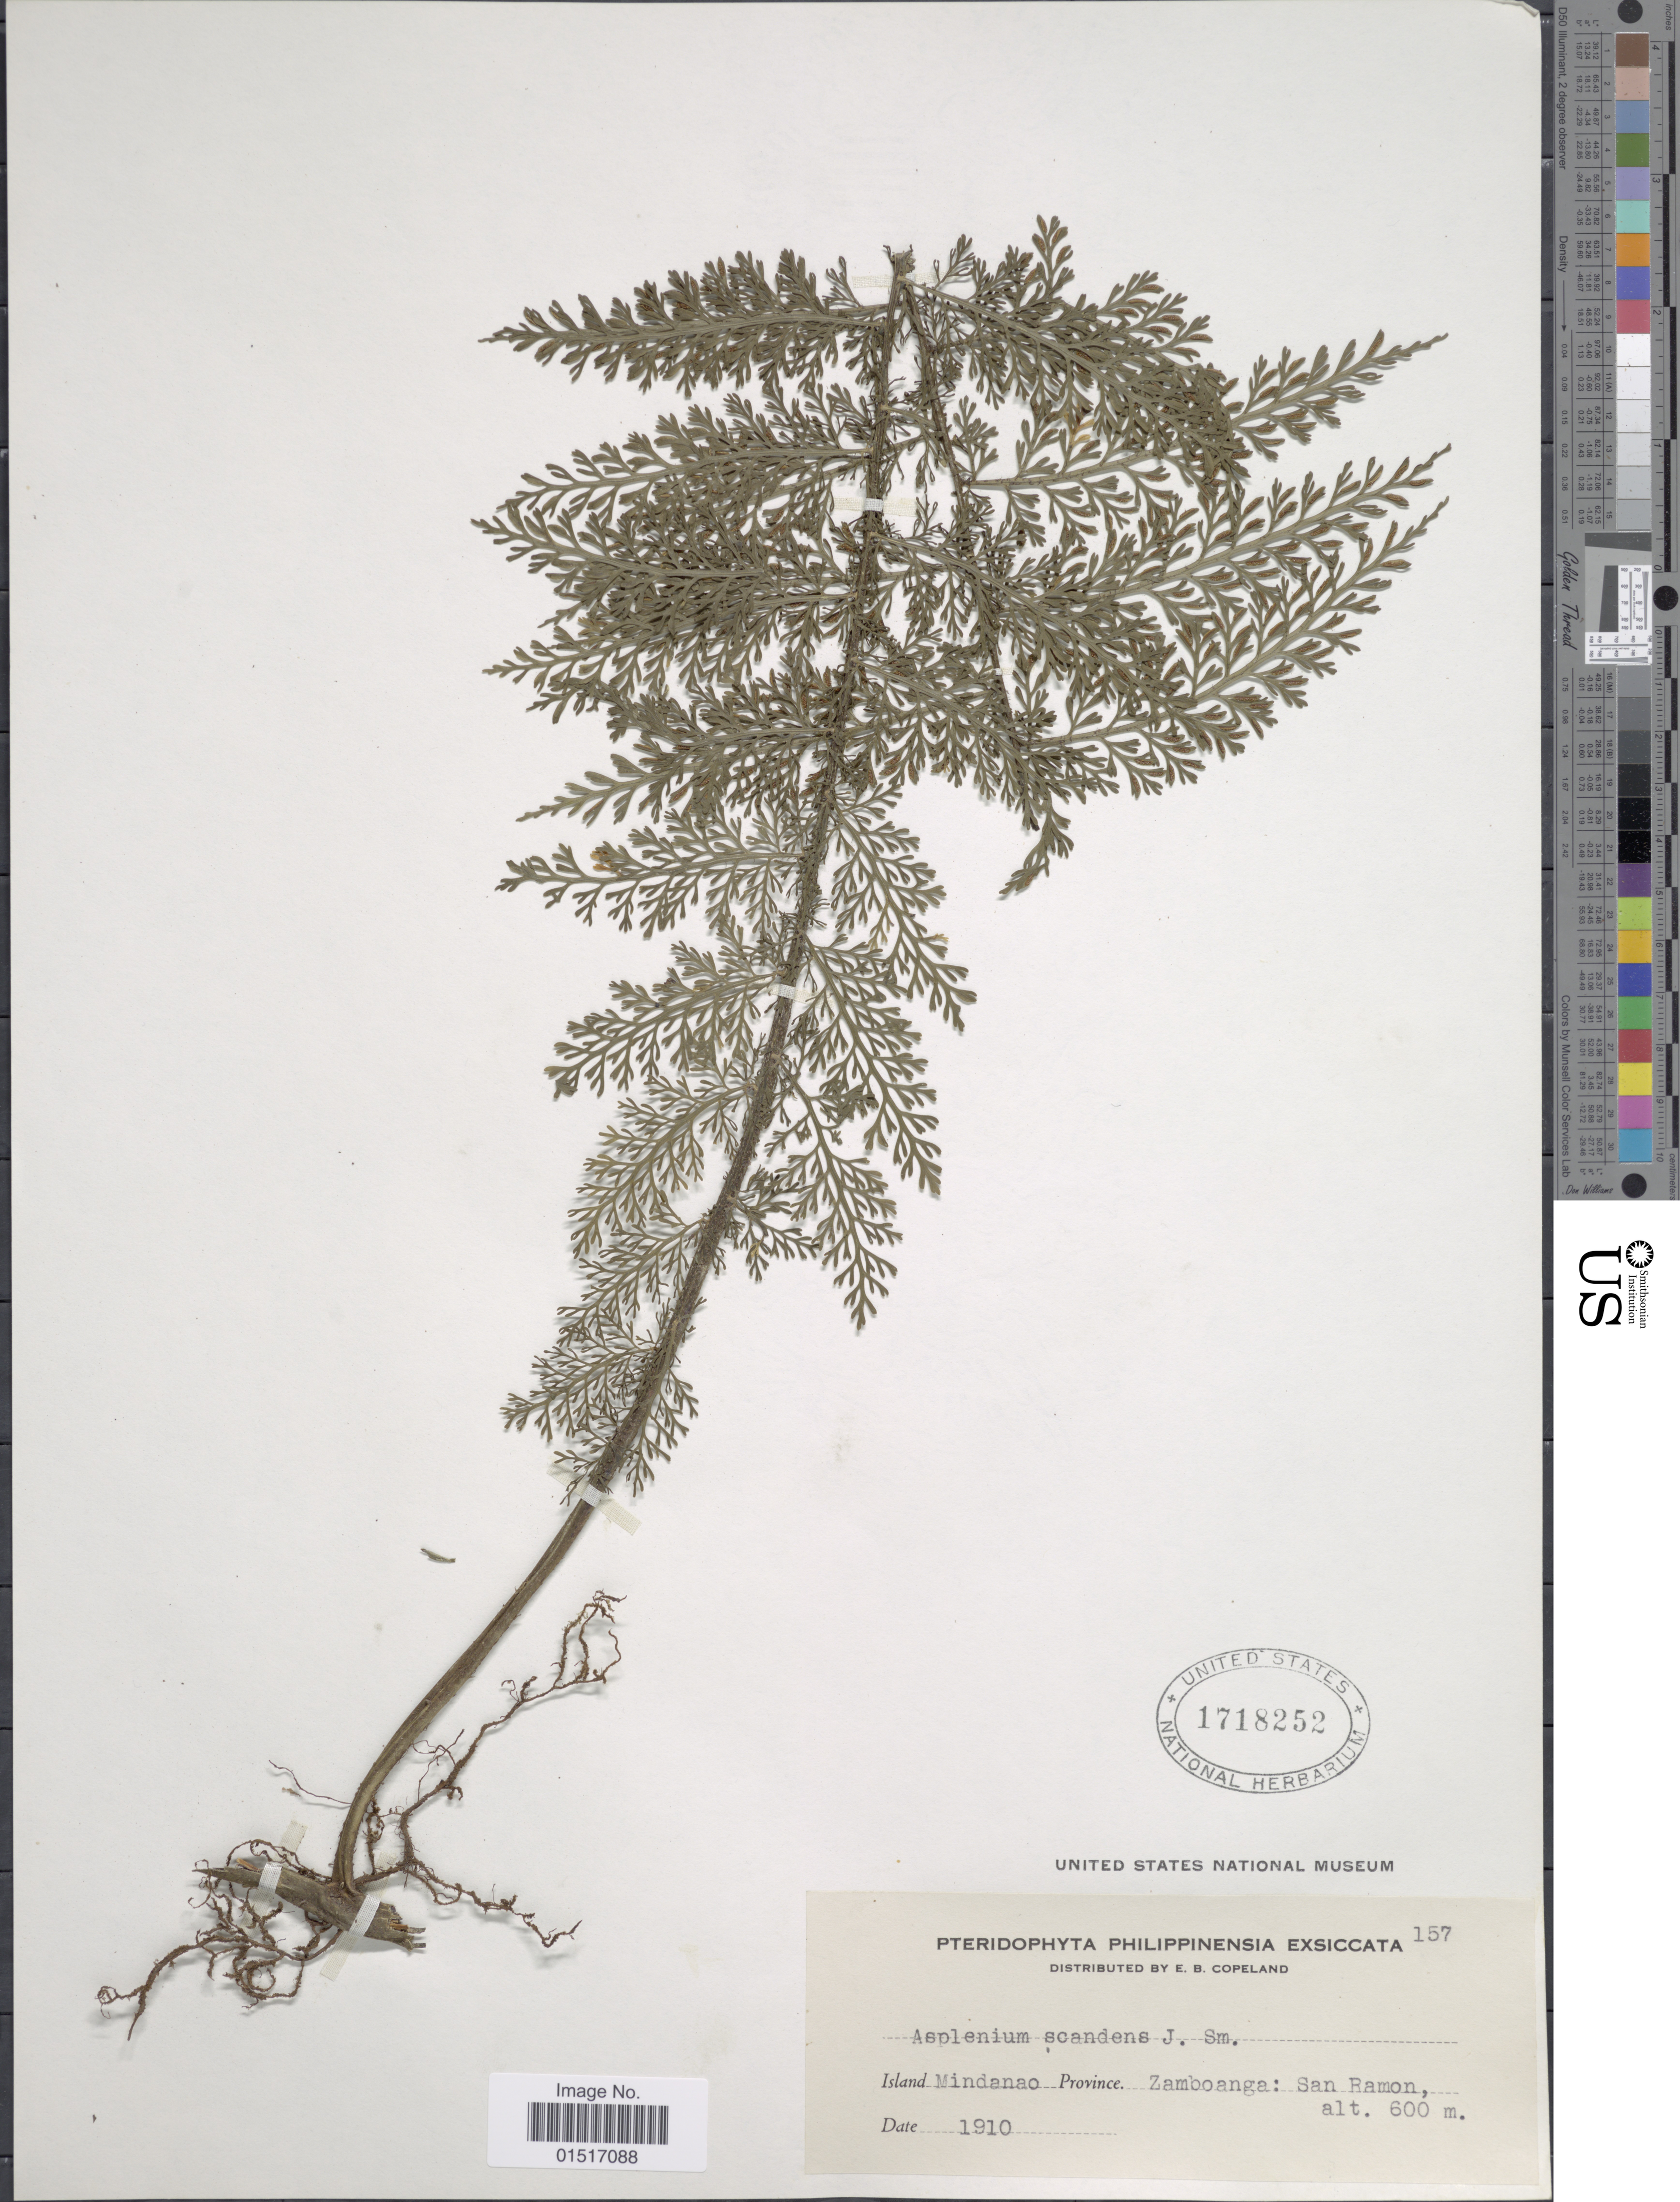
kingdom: Plantae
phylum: Tracheophyta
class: Polypodiopsida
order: Polypodiales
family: Aspleniaceae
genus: Asplenium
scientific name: Asplenium scandens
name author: J. Sm. ex Mett.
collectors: E. B. Copeland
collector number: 157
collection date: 1910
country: Philippines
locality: Island Mindanao. Province Zamboanga: San Ramon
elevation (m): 600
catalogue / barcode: US 1718252